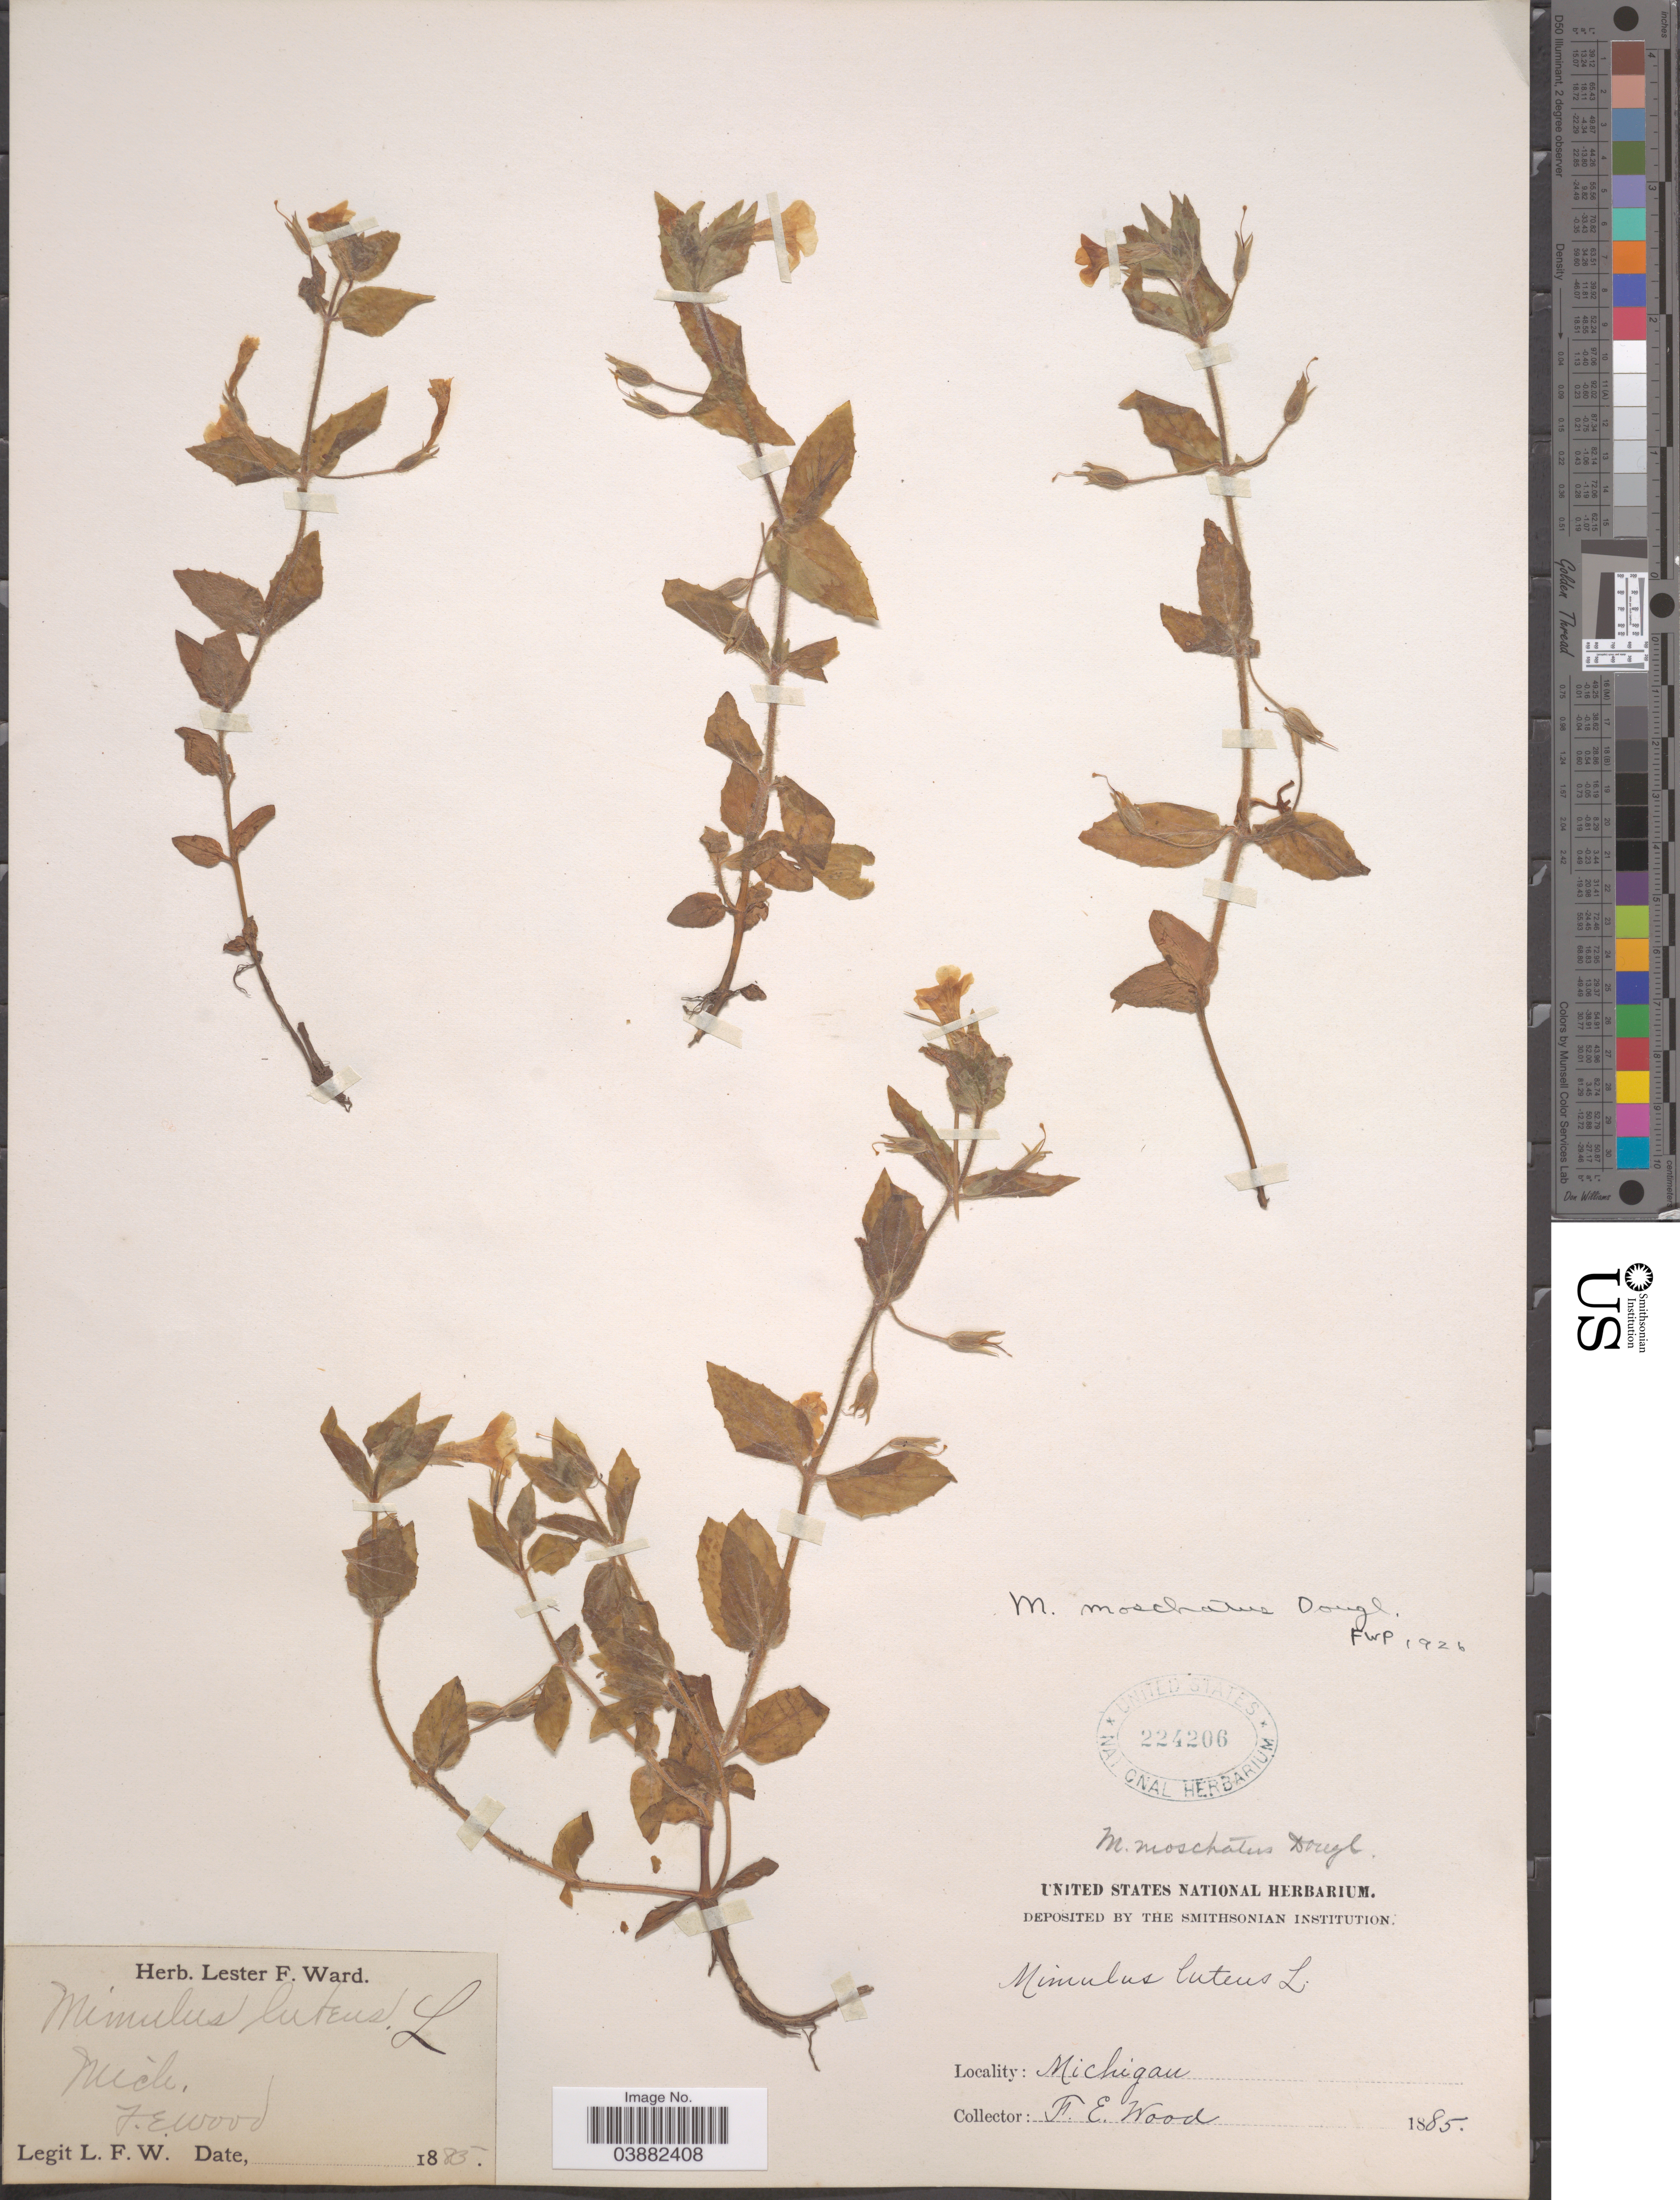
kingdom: Plantae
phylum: Tracheophyta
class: Magnoliopsida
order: Lamiales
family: Phrymaceae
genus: Mimulus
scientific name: Mimulus moschatus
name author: Douglas ex Lindl.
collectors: F. Wood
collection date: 1885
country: United States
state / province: Michigan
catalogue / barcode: US 224206